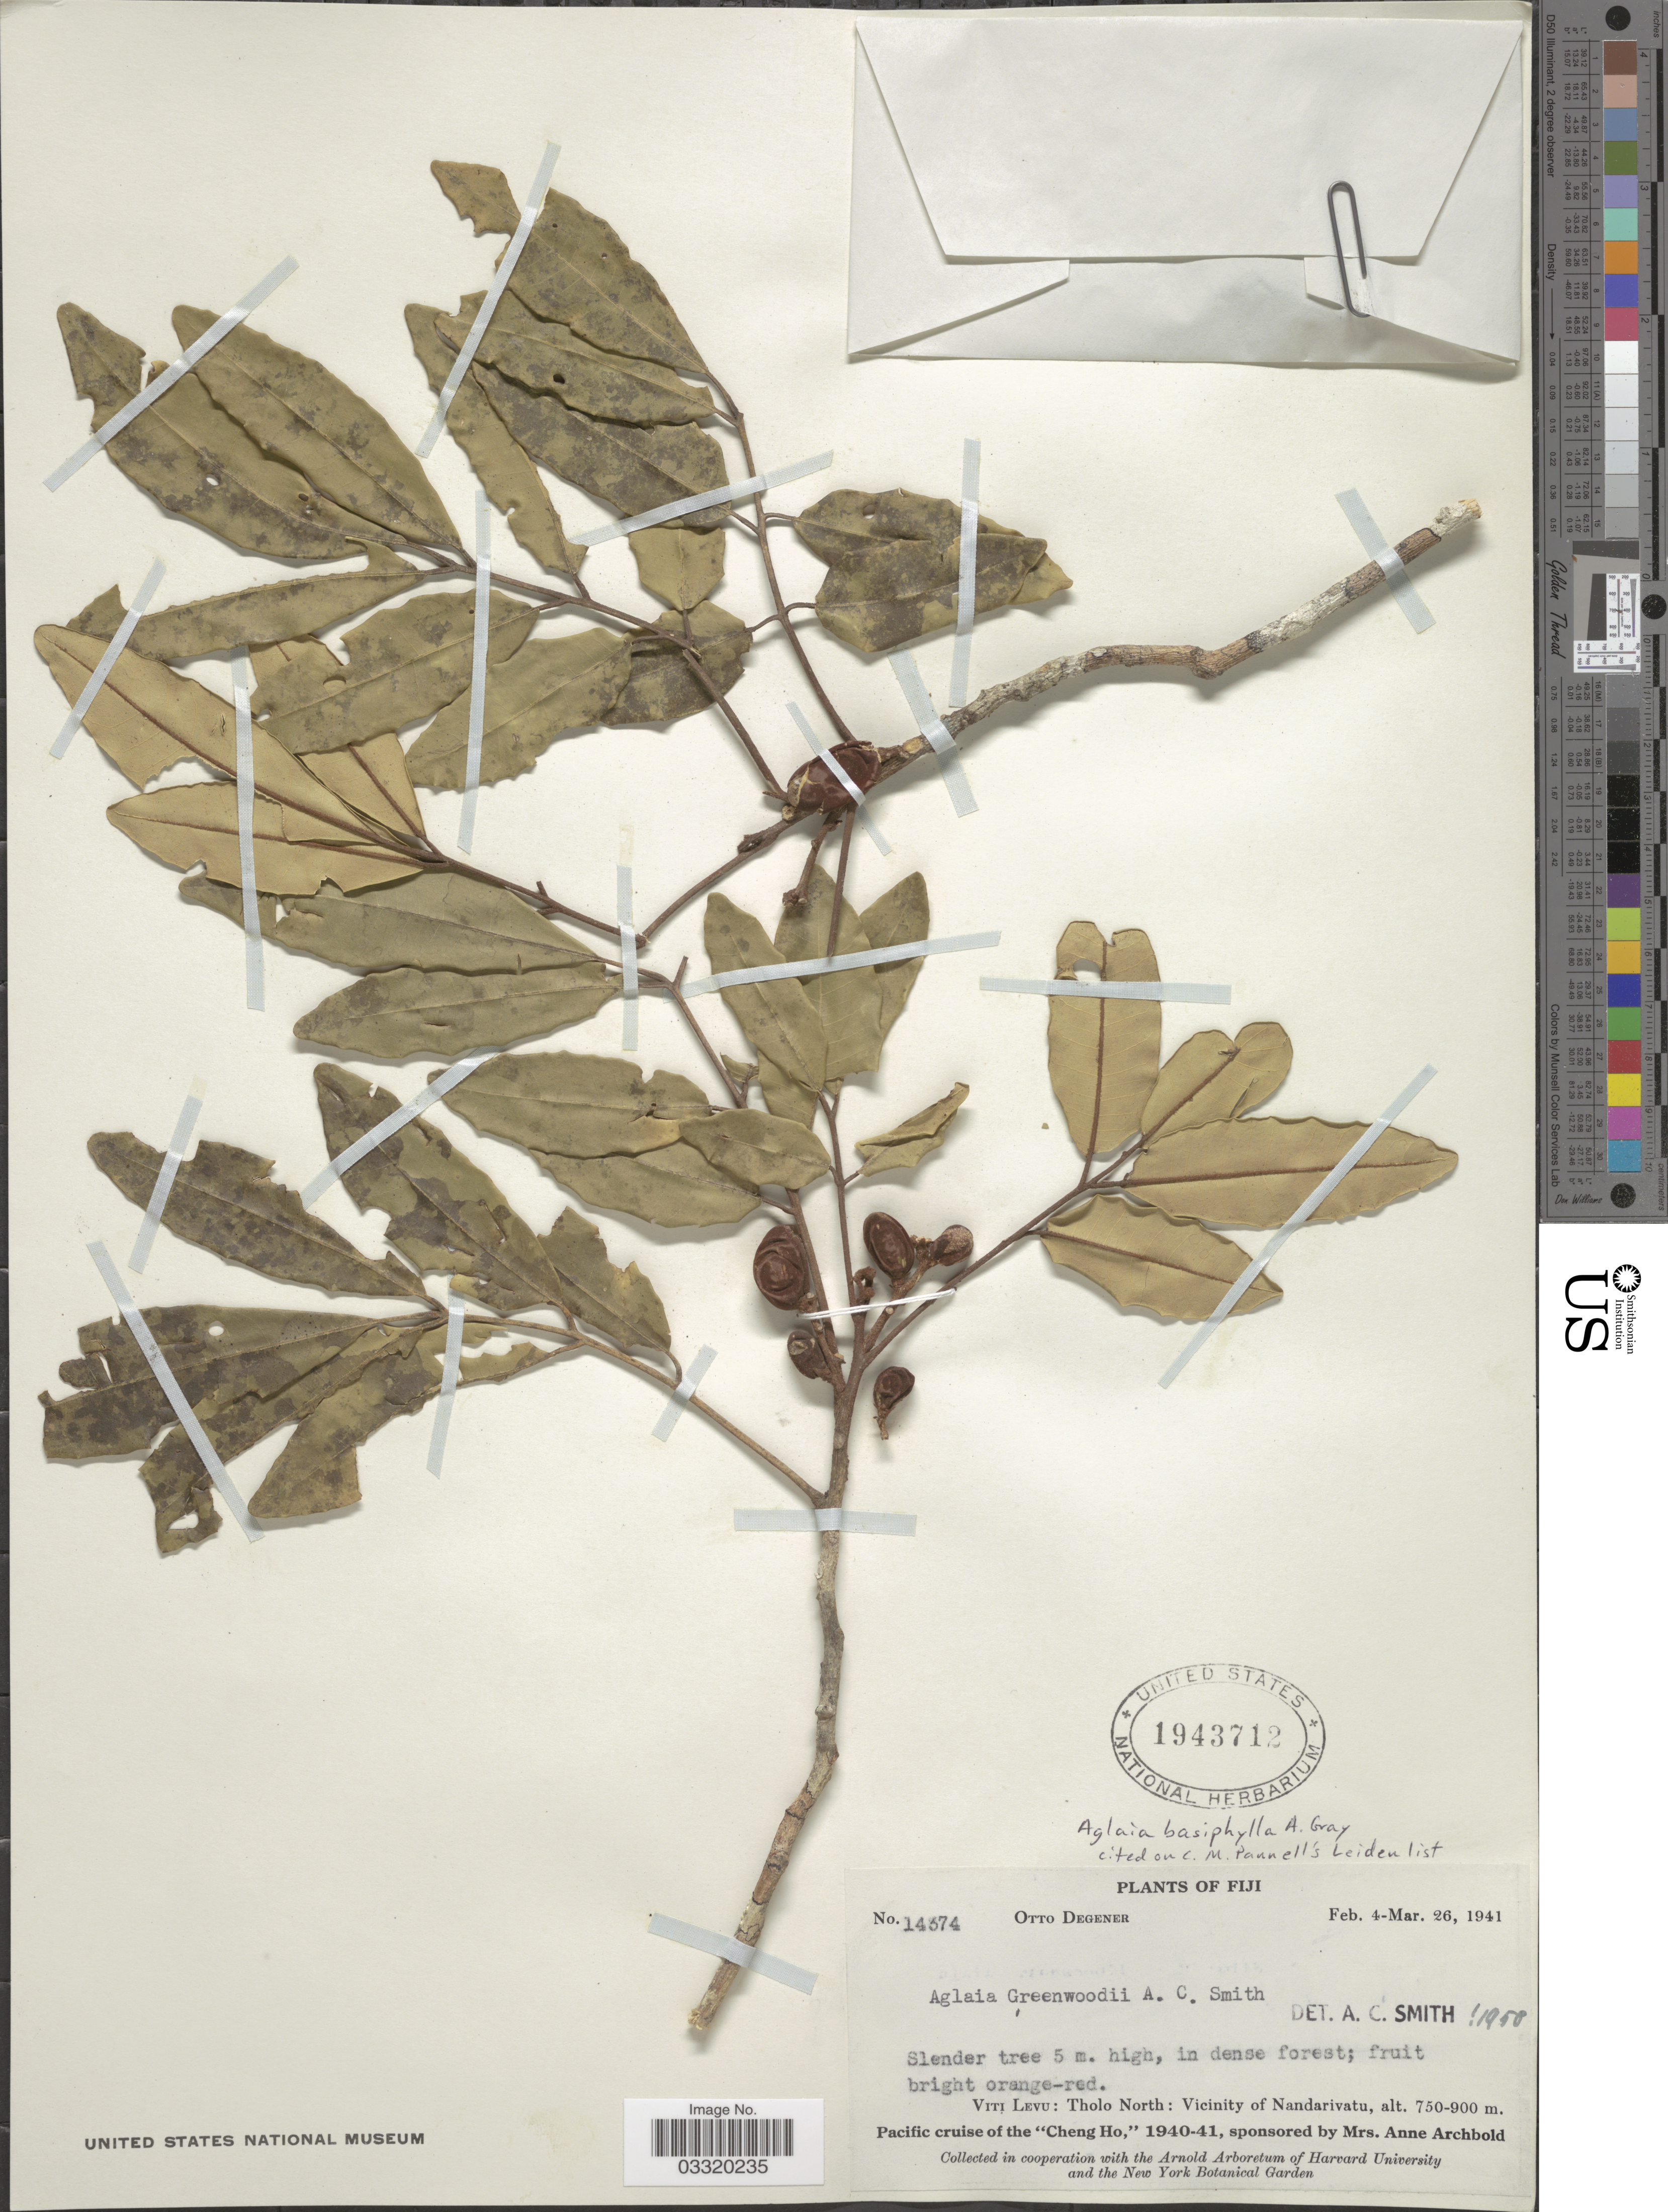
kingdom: Plantae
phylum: Tracheophyta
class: Magnoliopsida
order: Sapindales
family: Meliaceae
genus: Aglaia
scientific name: Aglaia basiphylla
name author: A. Gray in Wilkes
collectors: O. Degener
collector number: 14374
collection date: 1941-02-04/1941-03-26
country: Fiji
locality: Viti Levu: Tholo North: Vicinity of Nandarivatu.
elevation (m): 750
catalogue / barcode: US 1943712